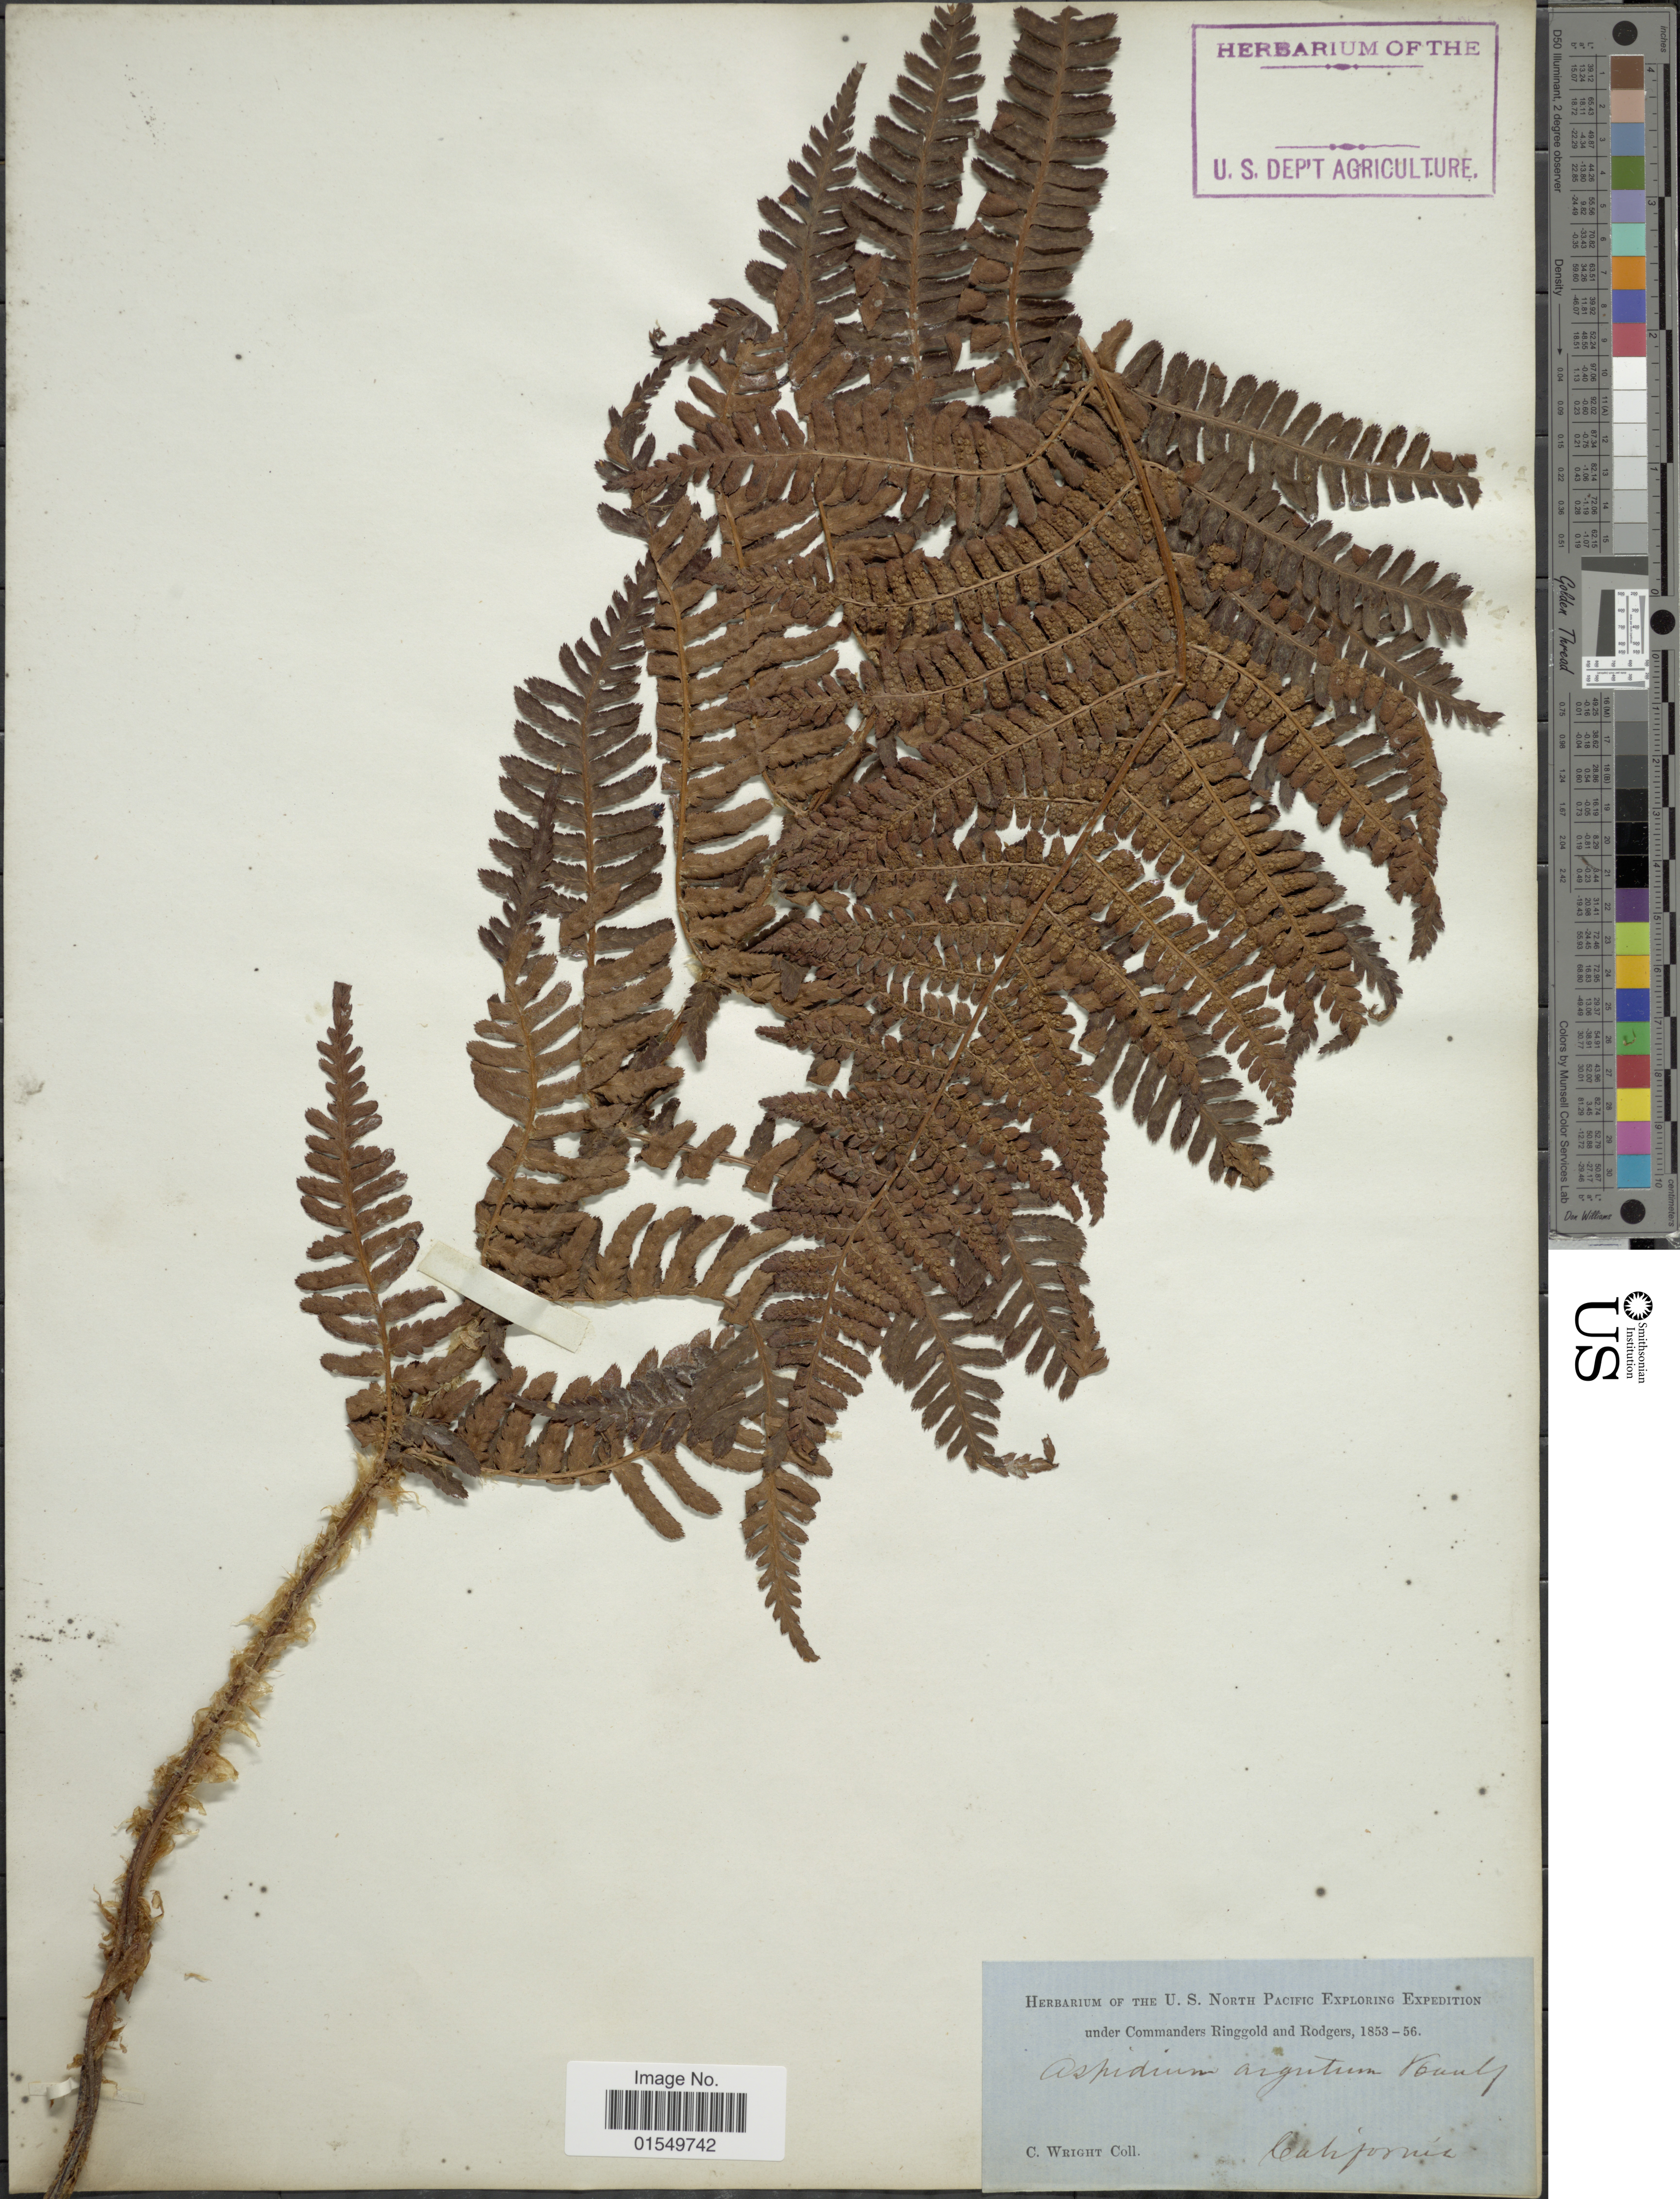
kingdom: Plantae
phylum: Tracheophyta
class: Polypodiopsida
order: Polypodiales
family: Dryopteridaceae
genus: Dryopteris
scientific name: Dryopteris arguta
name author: (Kaulf.) Maxon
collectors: C. Wright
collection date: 1853/1856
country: United States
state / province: California